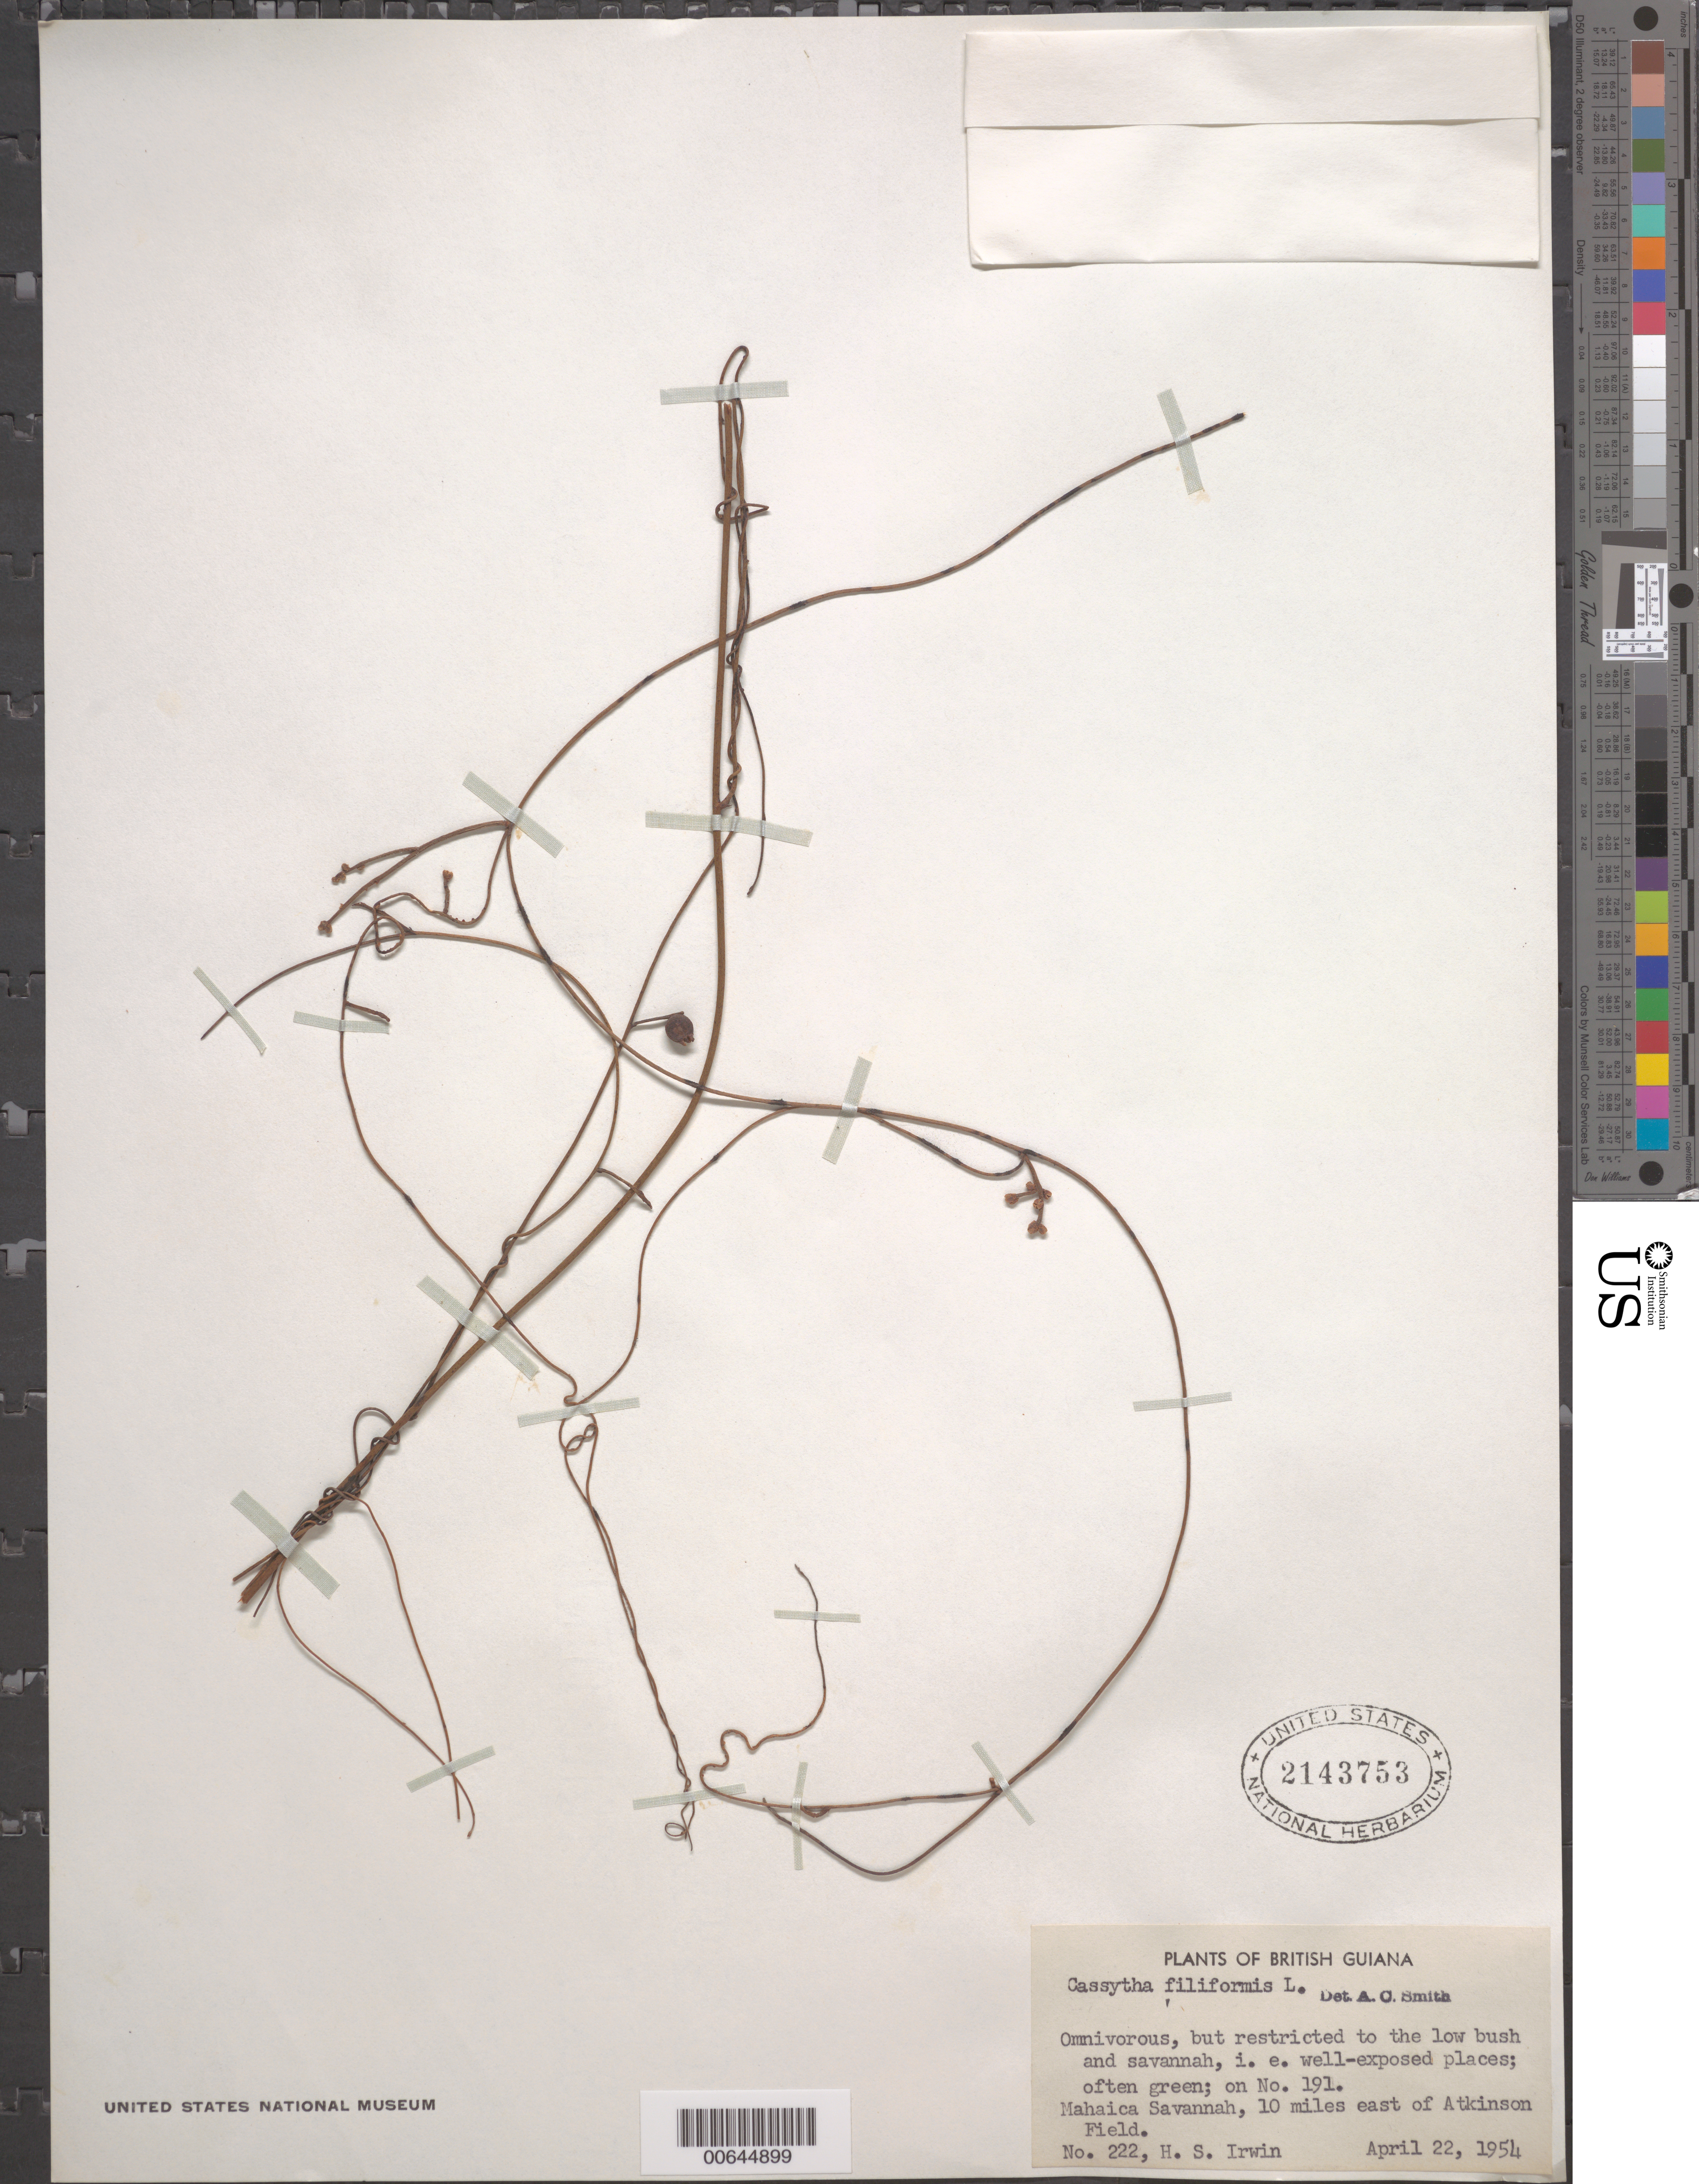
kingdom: Plantae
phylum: Tracheophyta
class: Magnoliopsida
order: Laurales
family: Lauraceae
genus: Cassytha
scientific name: Cassytha filiformis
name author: L.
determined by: Smith, A. C.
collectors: H. Irwin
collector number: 222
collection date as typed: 18-Apr-54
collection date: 1954-04-18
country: Guyana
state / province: Demerara-Mahaica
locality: Mahaica Savannah, 10 miles east of Atkinson Field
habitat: Restricted to low bush and savanna, i.e. well-exposed places.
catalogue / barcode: US 2143753